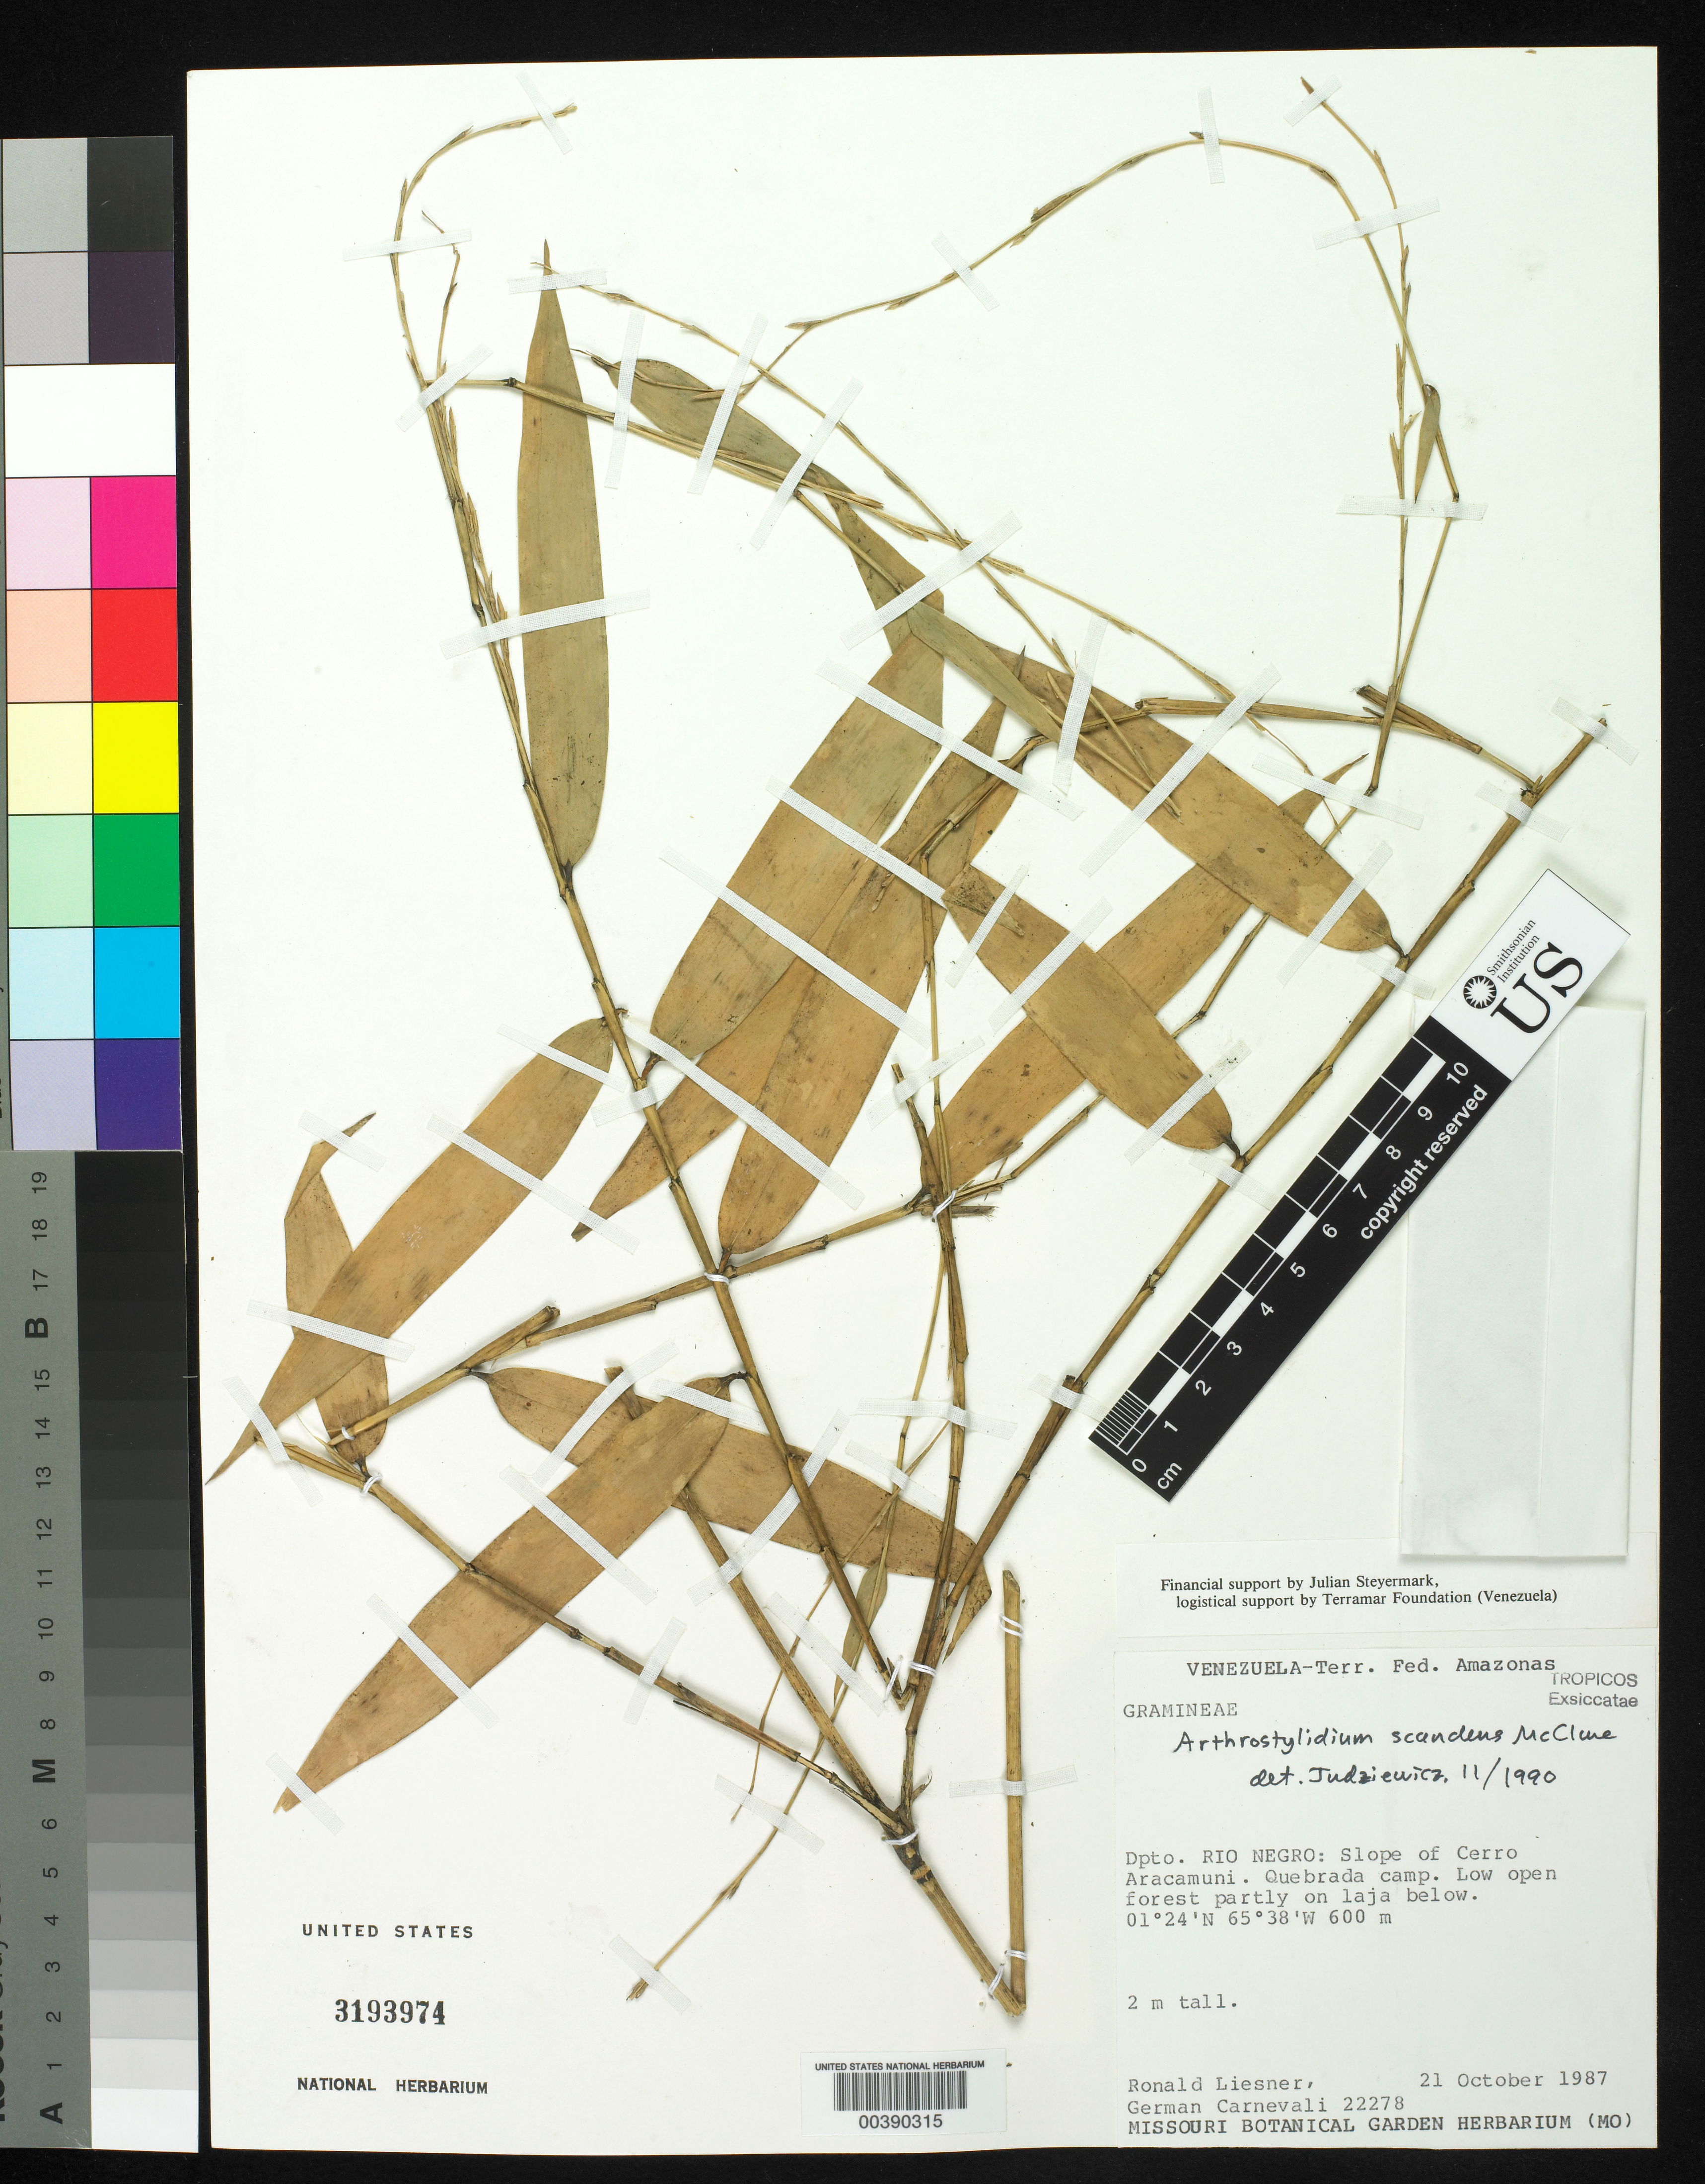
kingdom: Plantae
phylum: Tracheophyta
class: Liliopsida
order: Poales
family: Poaceae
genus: Arthrostylidium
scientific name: Arthrostylidium scandens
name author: McClure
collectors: R. L. Liesner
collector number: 22278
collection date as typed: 21 Oct 1987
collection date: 1987-10-21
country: Venezuela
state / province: Amazonas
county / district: Rio Negro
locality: Slope of cerro aracamuni; quebrada camp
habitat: Low open forest partly on laja below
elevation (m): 600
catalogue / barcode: US 3193974